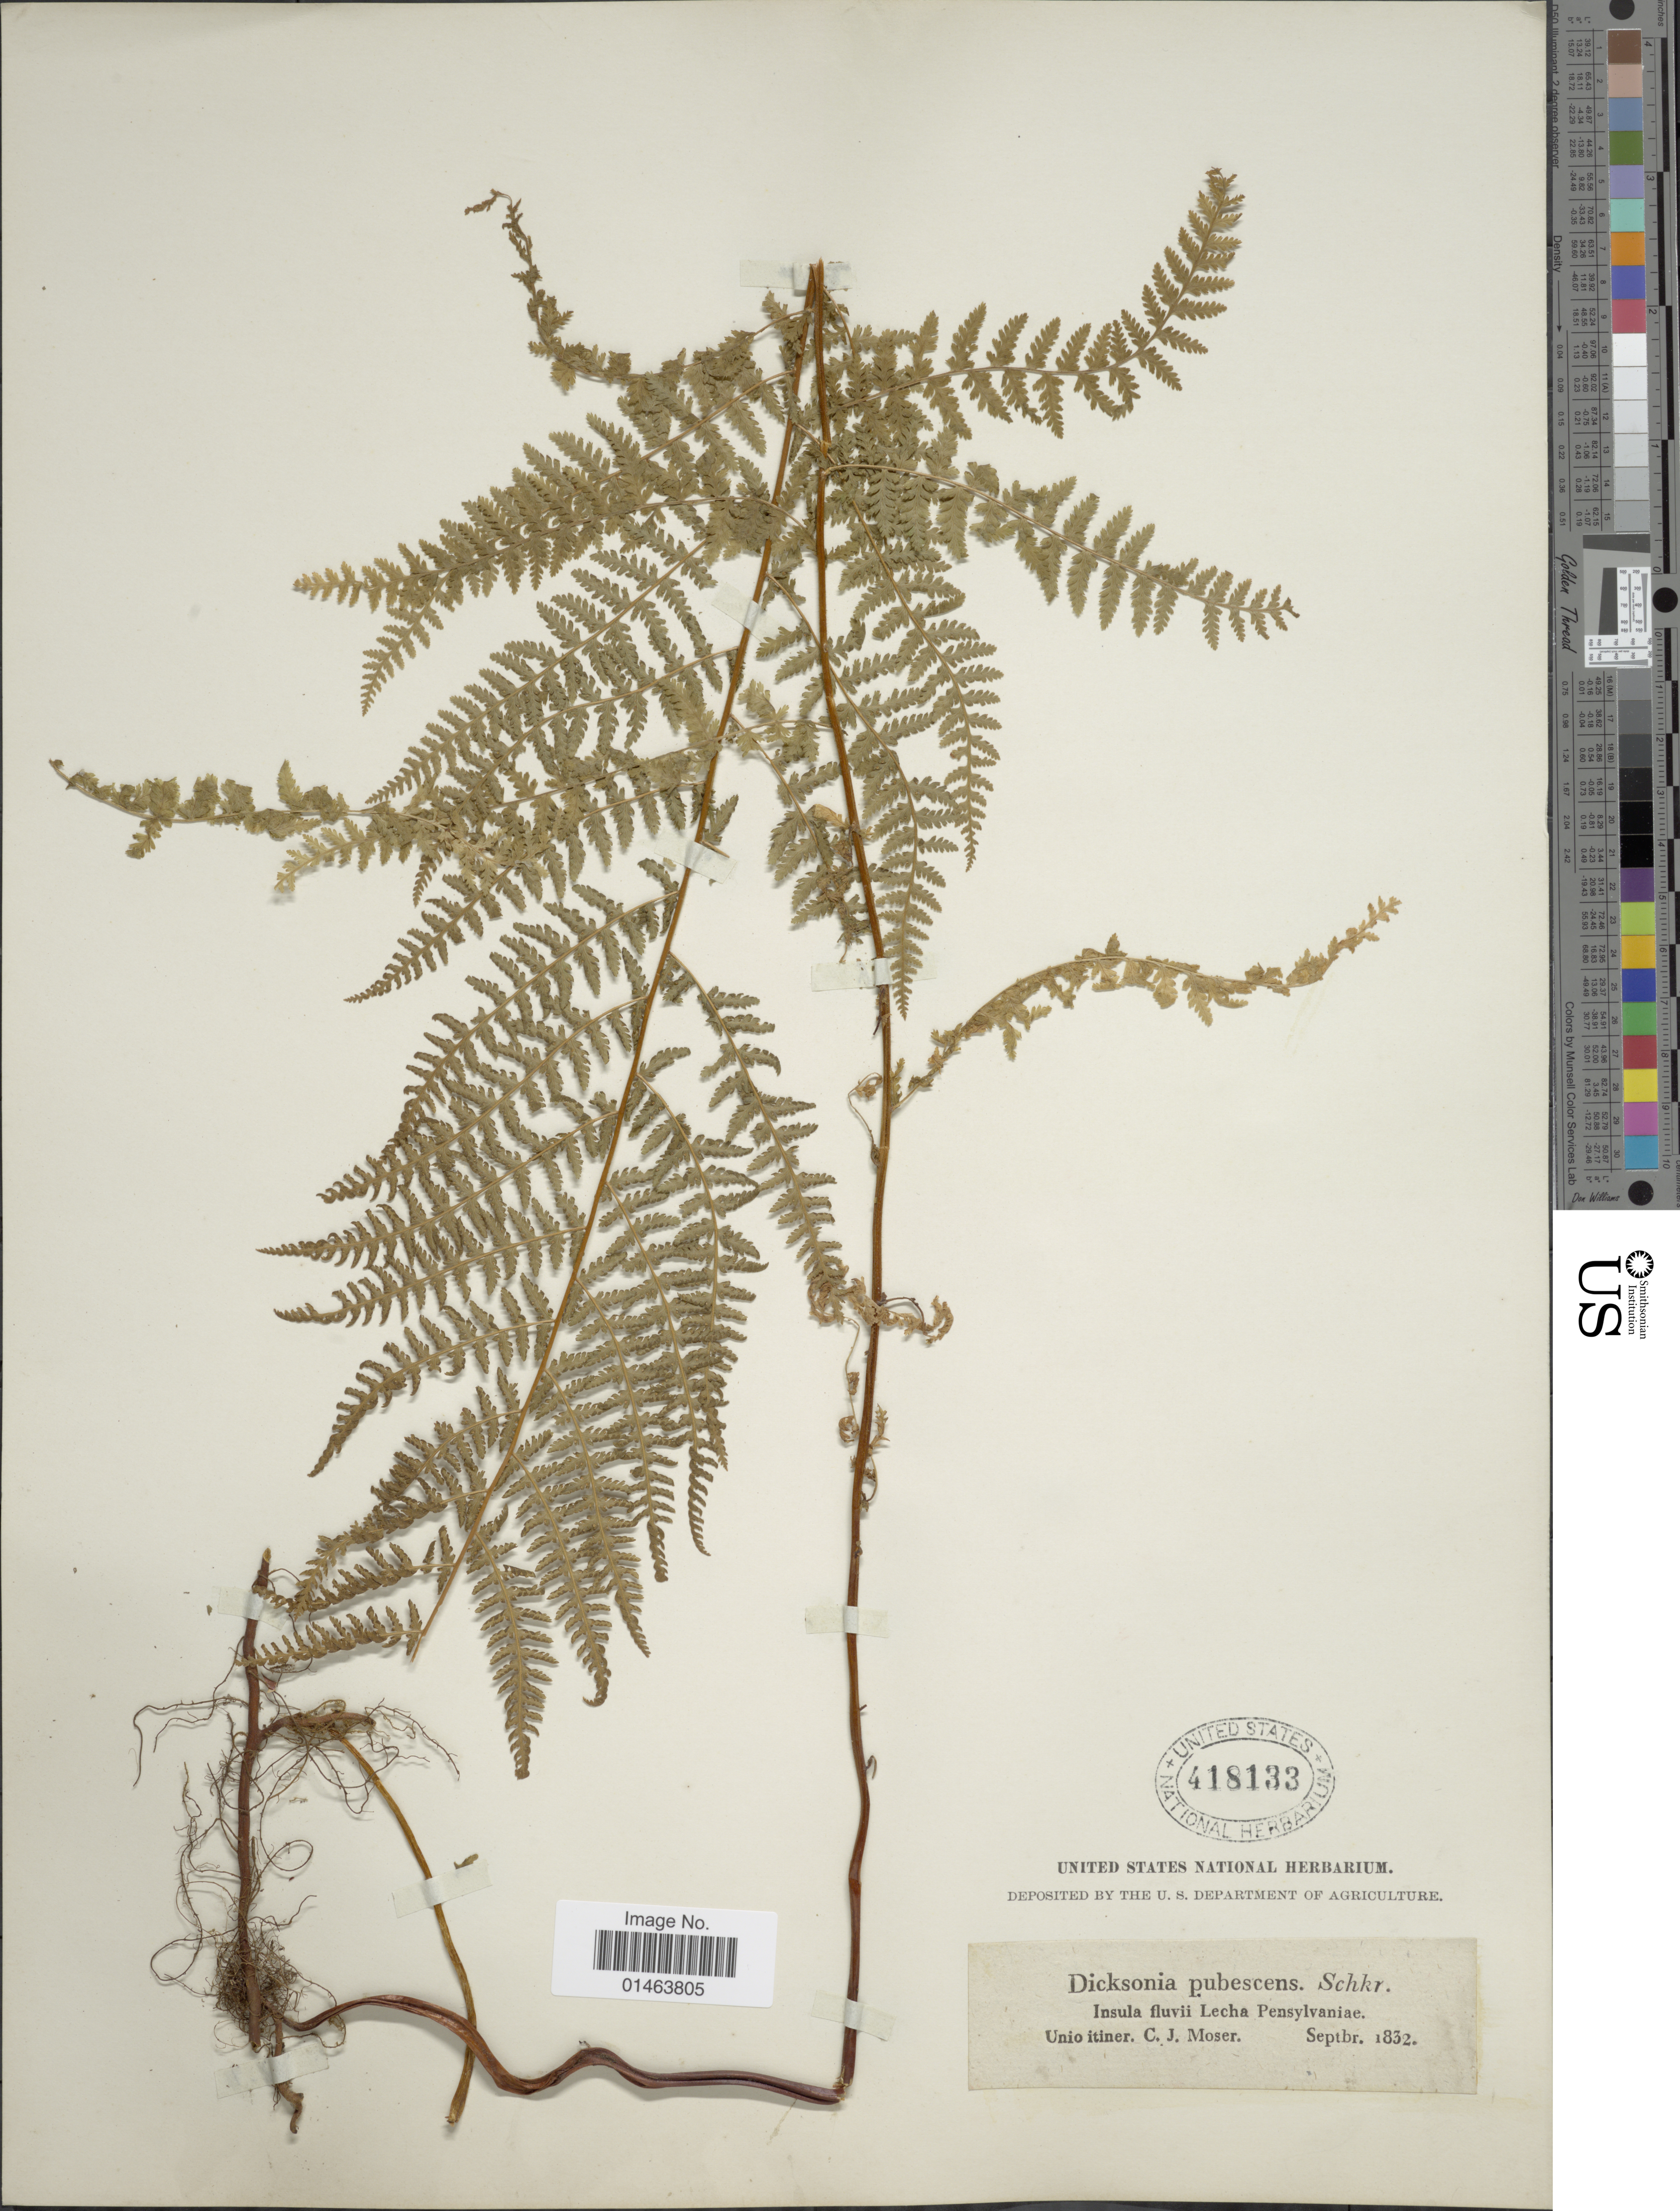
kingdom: Plantae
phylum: Tracheophyta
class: Polypodiopsida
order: Polypodiales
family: Dennstaedtiaceae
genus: Dennstaedtia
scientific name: Dennstaedtia punctilobula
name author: (Michx.) T. Moore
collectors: C. Moser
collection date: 1832-09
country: United States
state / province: Pennsylvania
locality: Pennsylvania, insula fluvii Lecha.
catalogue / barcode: US 418133